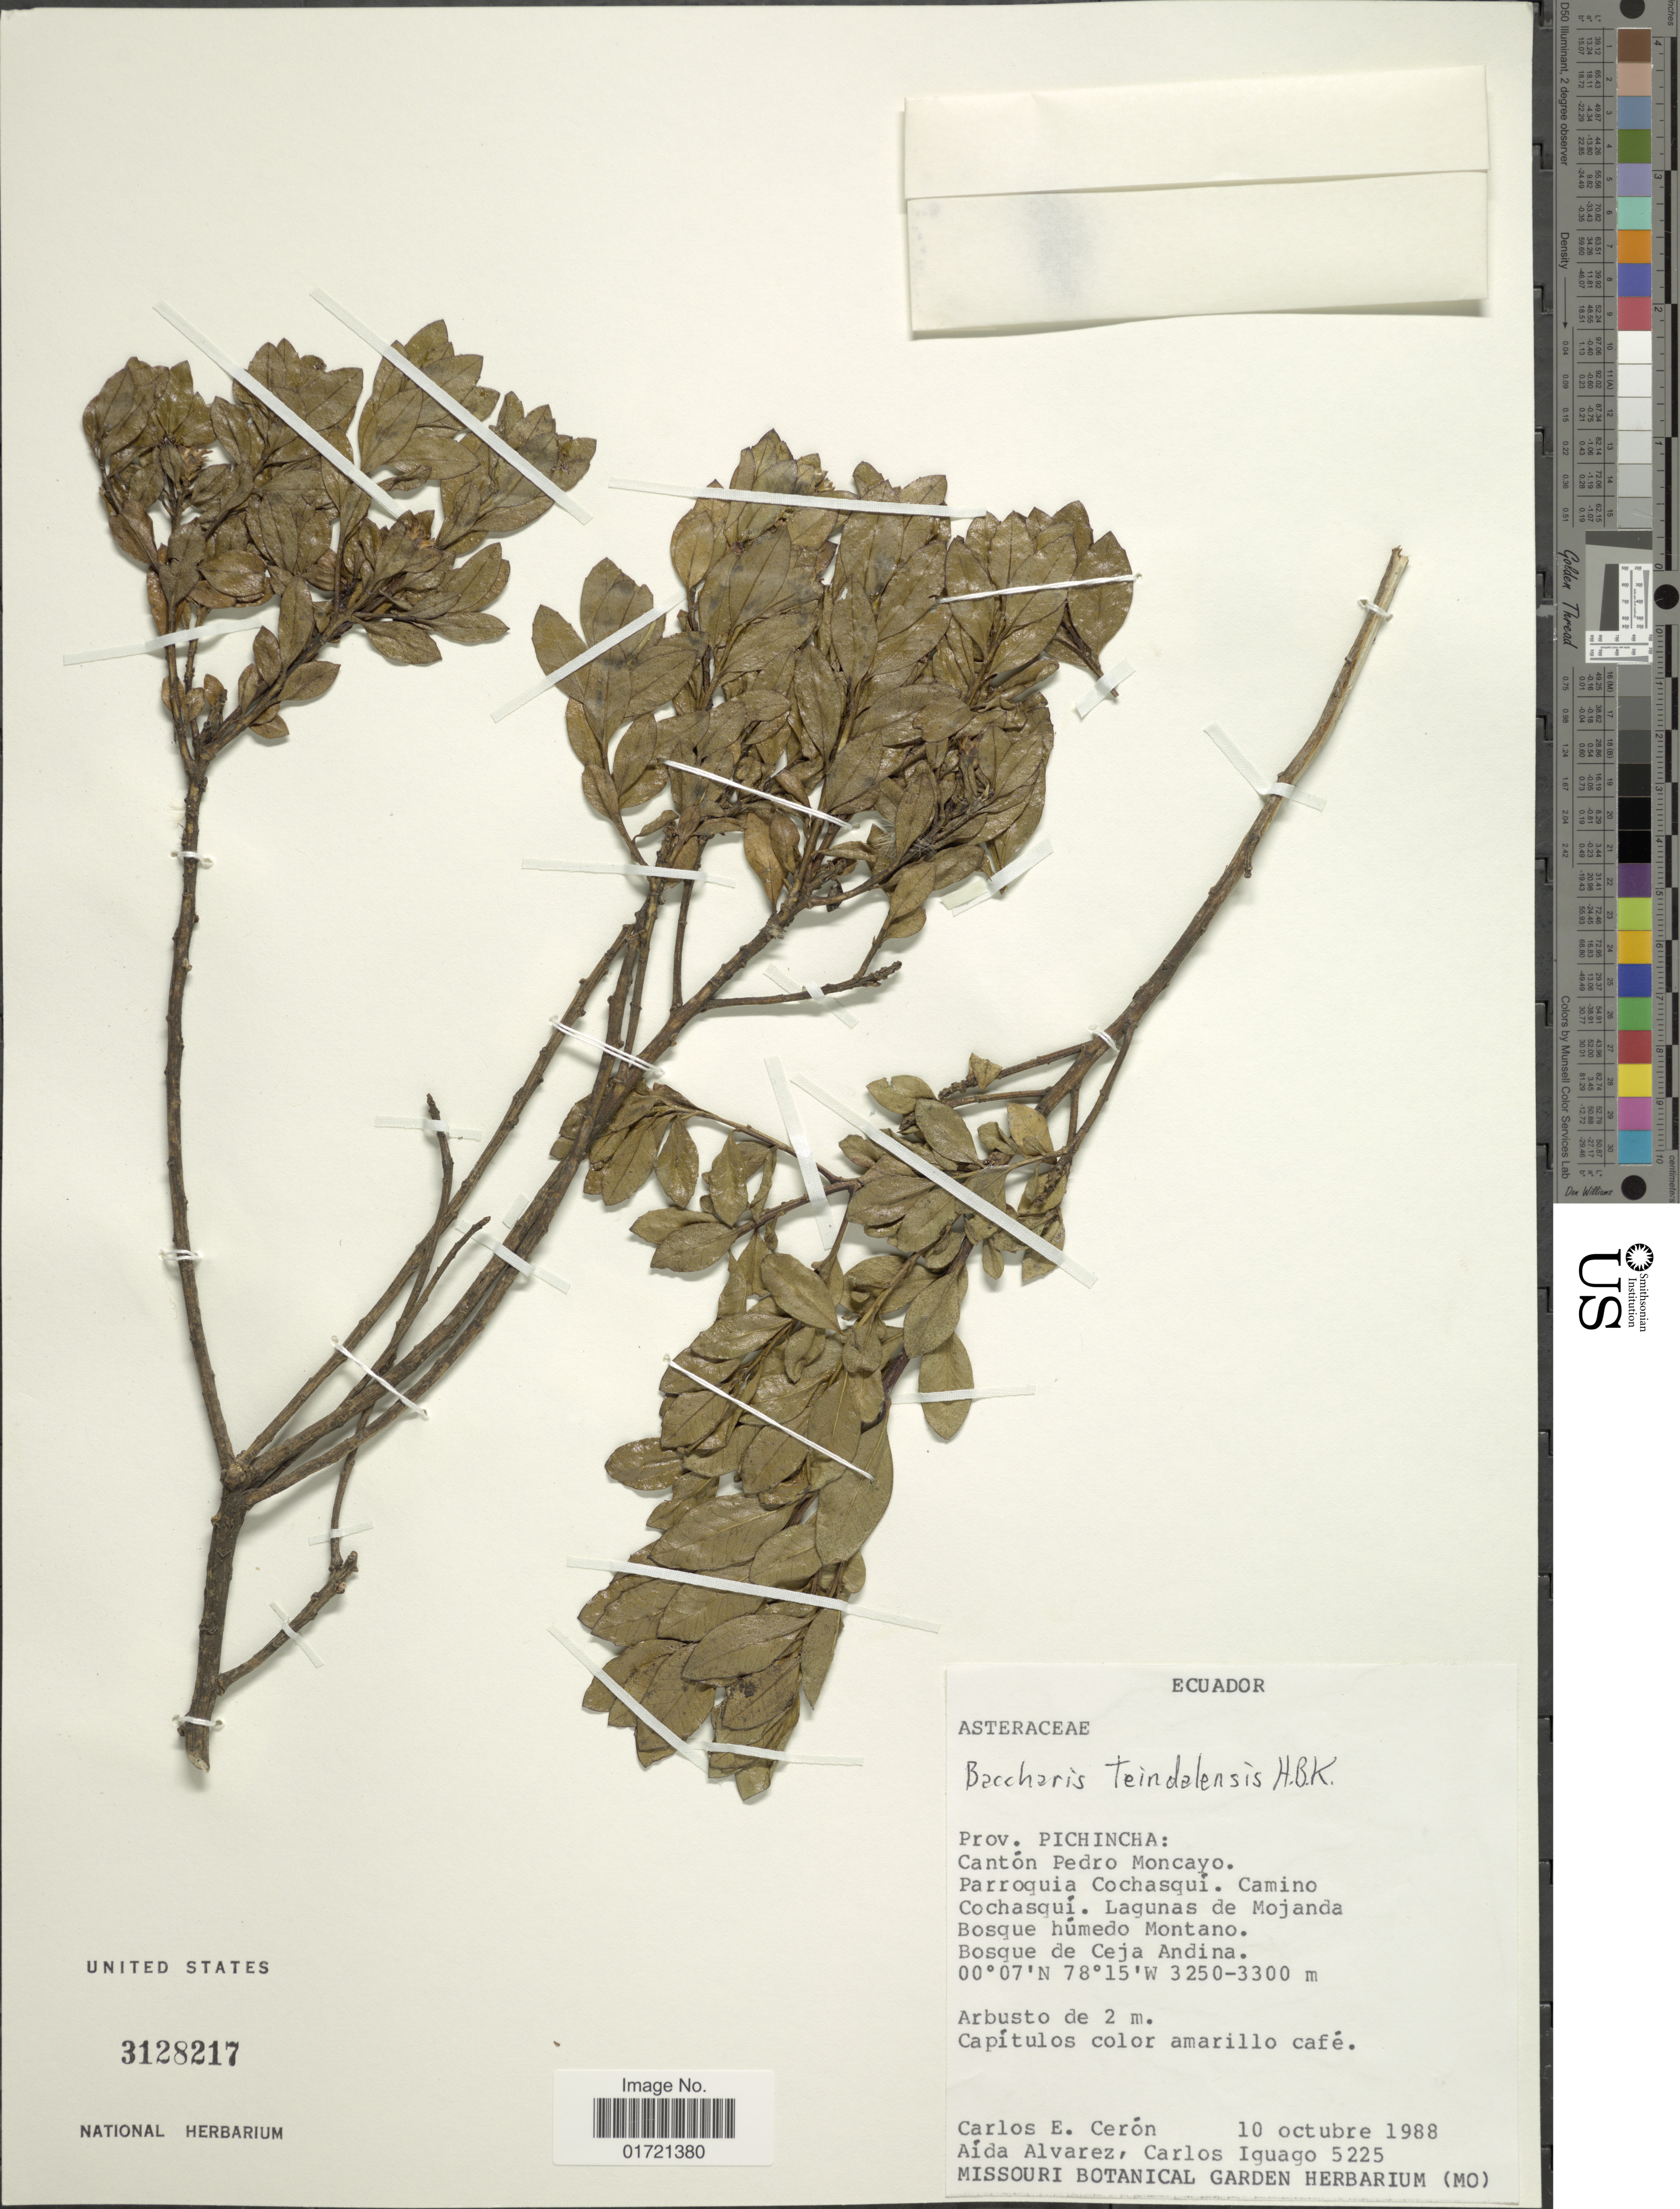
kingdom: Plantae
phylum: Tracheophyta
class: Magnoliopsida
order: Asterales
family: Asteraceae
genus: Baccharis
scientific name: Baccharis teindalensis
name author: Kunth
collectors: C. E. Cerón M., A. Alvarez & C. Iguago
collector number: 5225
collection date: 1988-10-10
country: Ecuador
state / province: Pichincha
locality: Prov. Pichincha: Cantón Pedro Moncayo. Parroquia Cochasquií. Camino Cochasquí. Lagunas de Mojanda Bosque húmedo Montano. Bosque de Ceja Andina.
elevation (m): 3250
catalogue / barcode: US 3128217